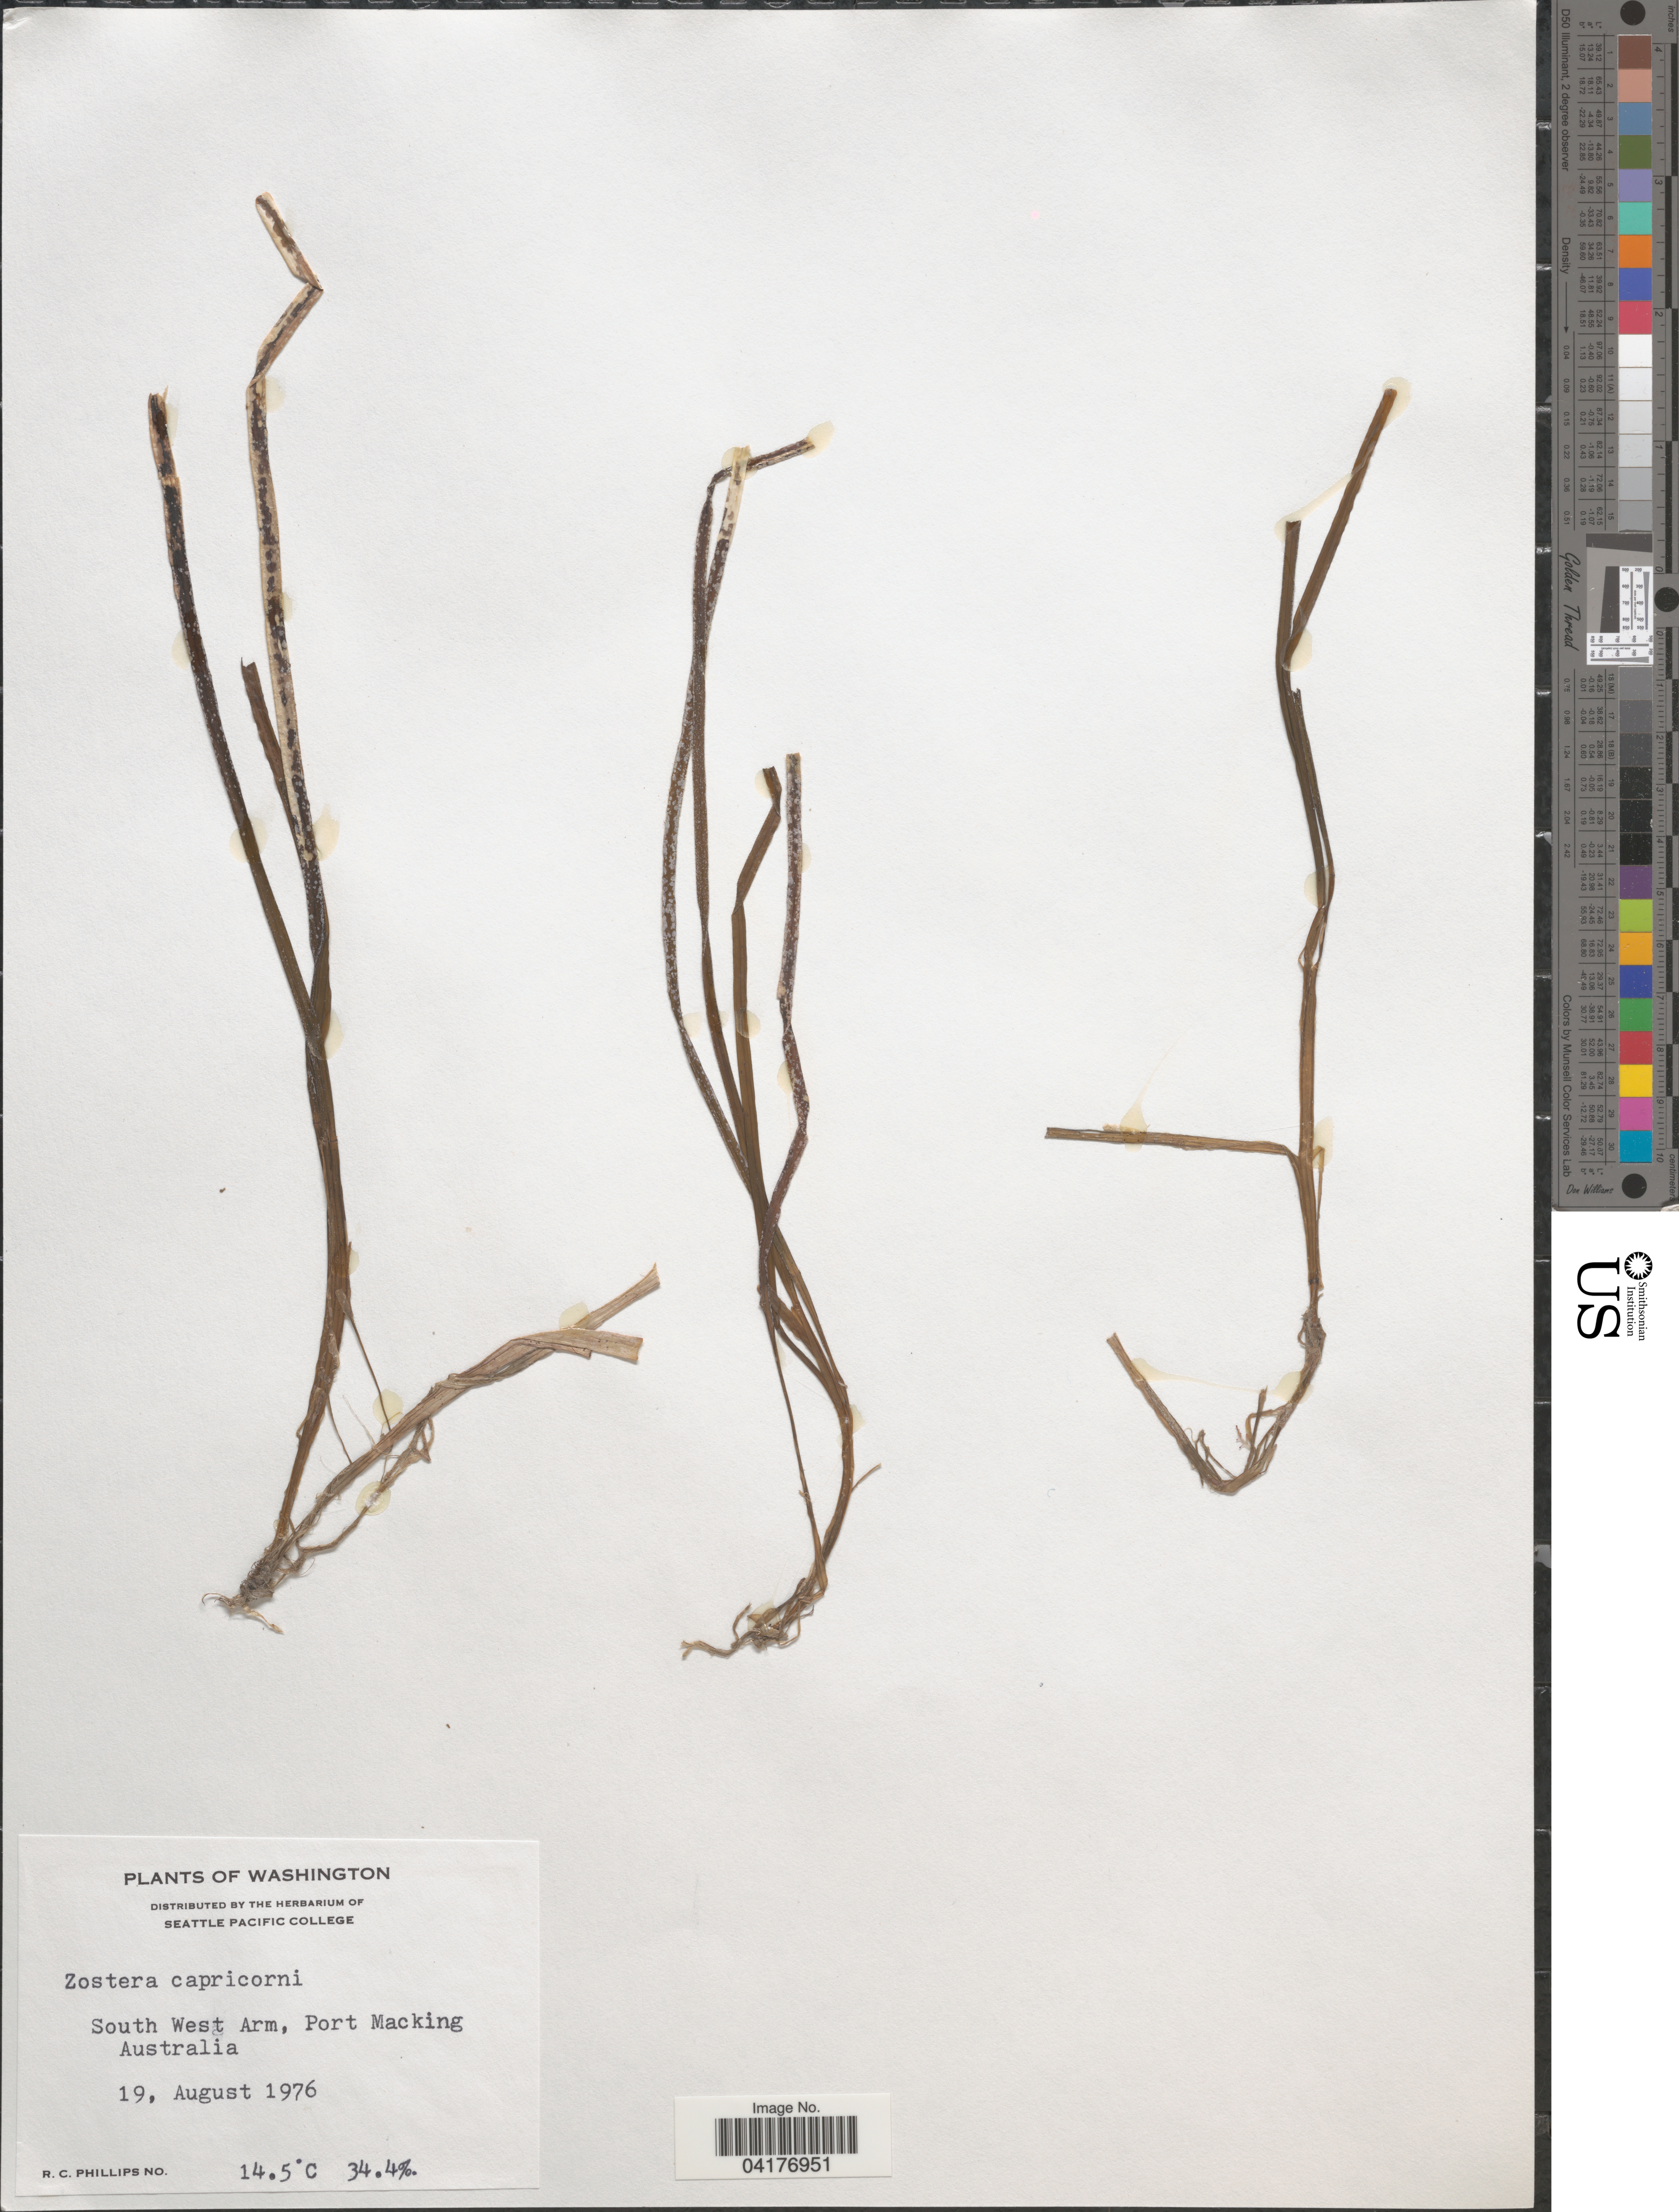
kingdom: Plantae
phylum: Tracheophyta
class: Liliopsida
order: Alismatales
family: Zosteraceae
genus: Zostera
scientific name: Zostera capricorni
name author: Asch.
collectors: R. C. Phillips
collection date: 1976-08-19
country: Australia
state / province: New South Wales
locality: South West Arm - Port Macking [= Port Hacking].